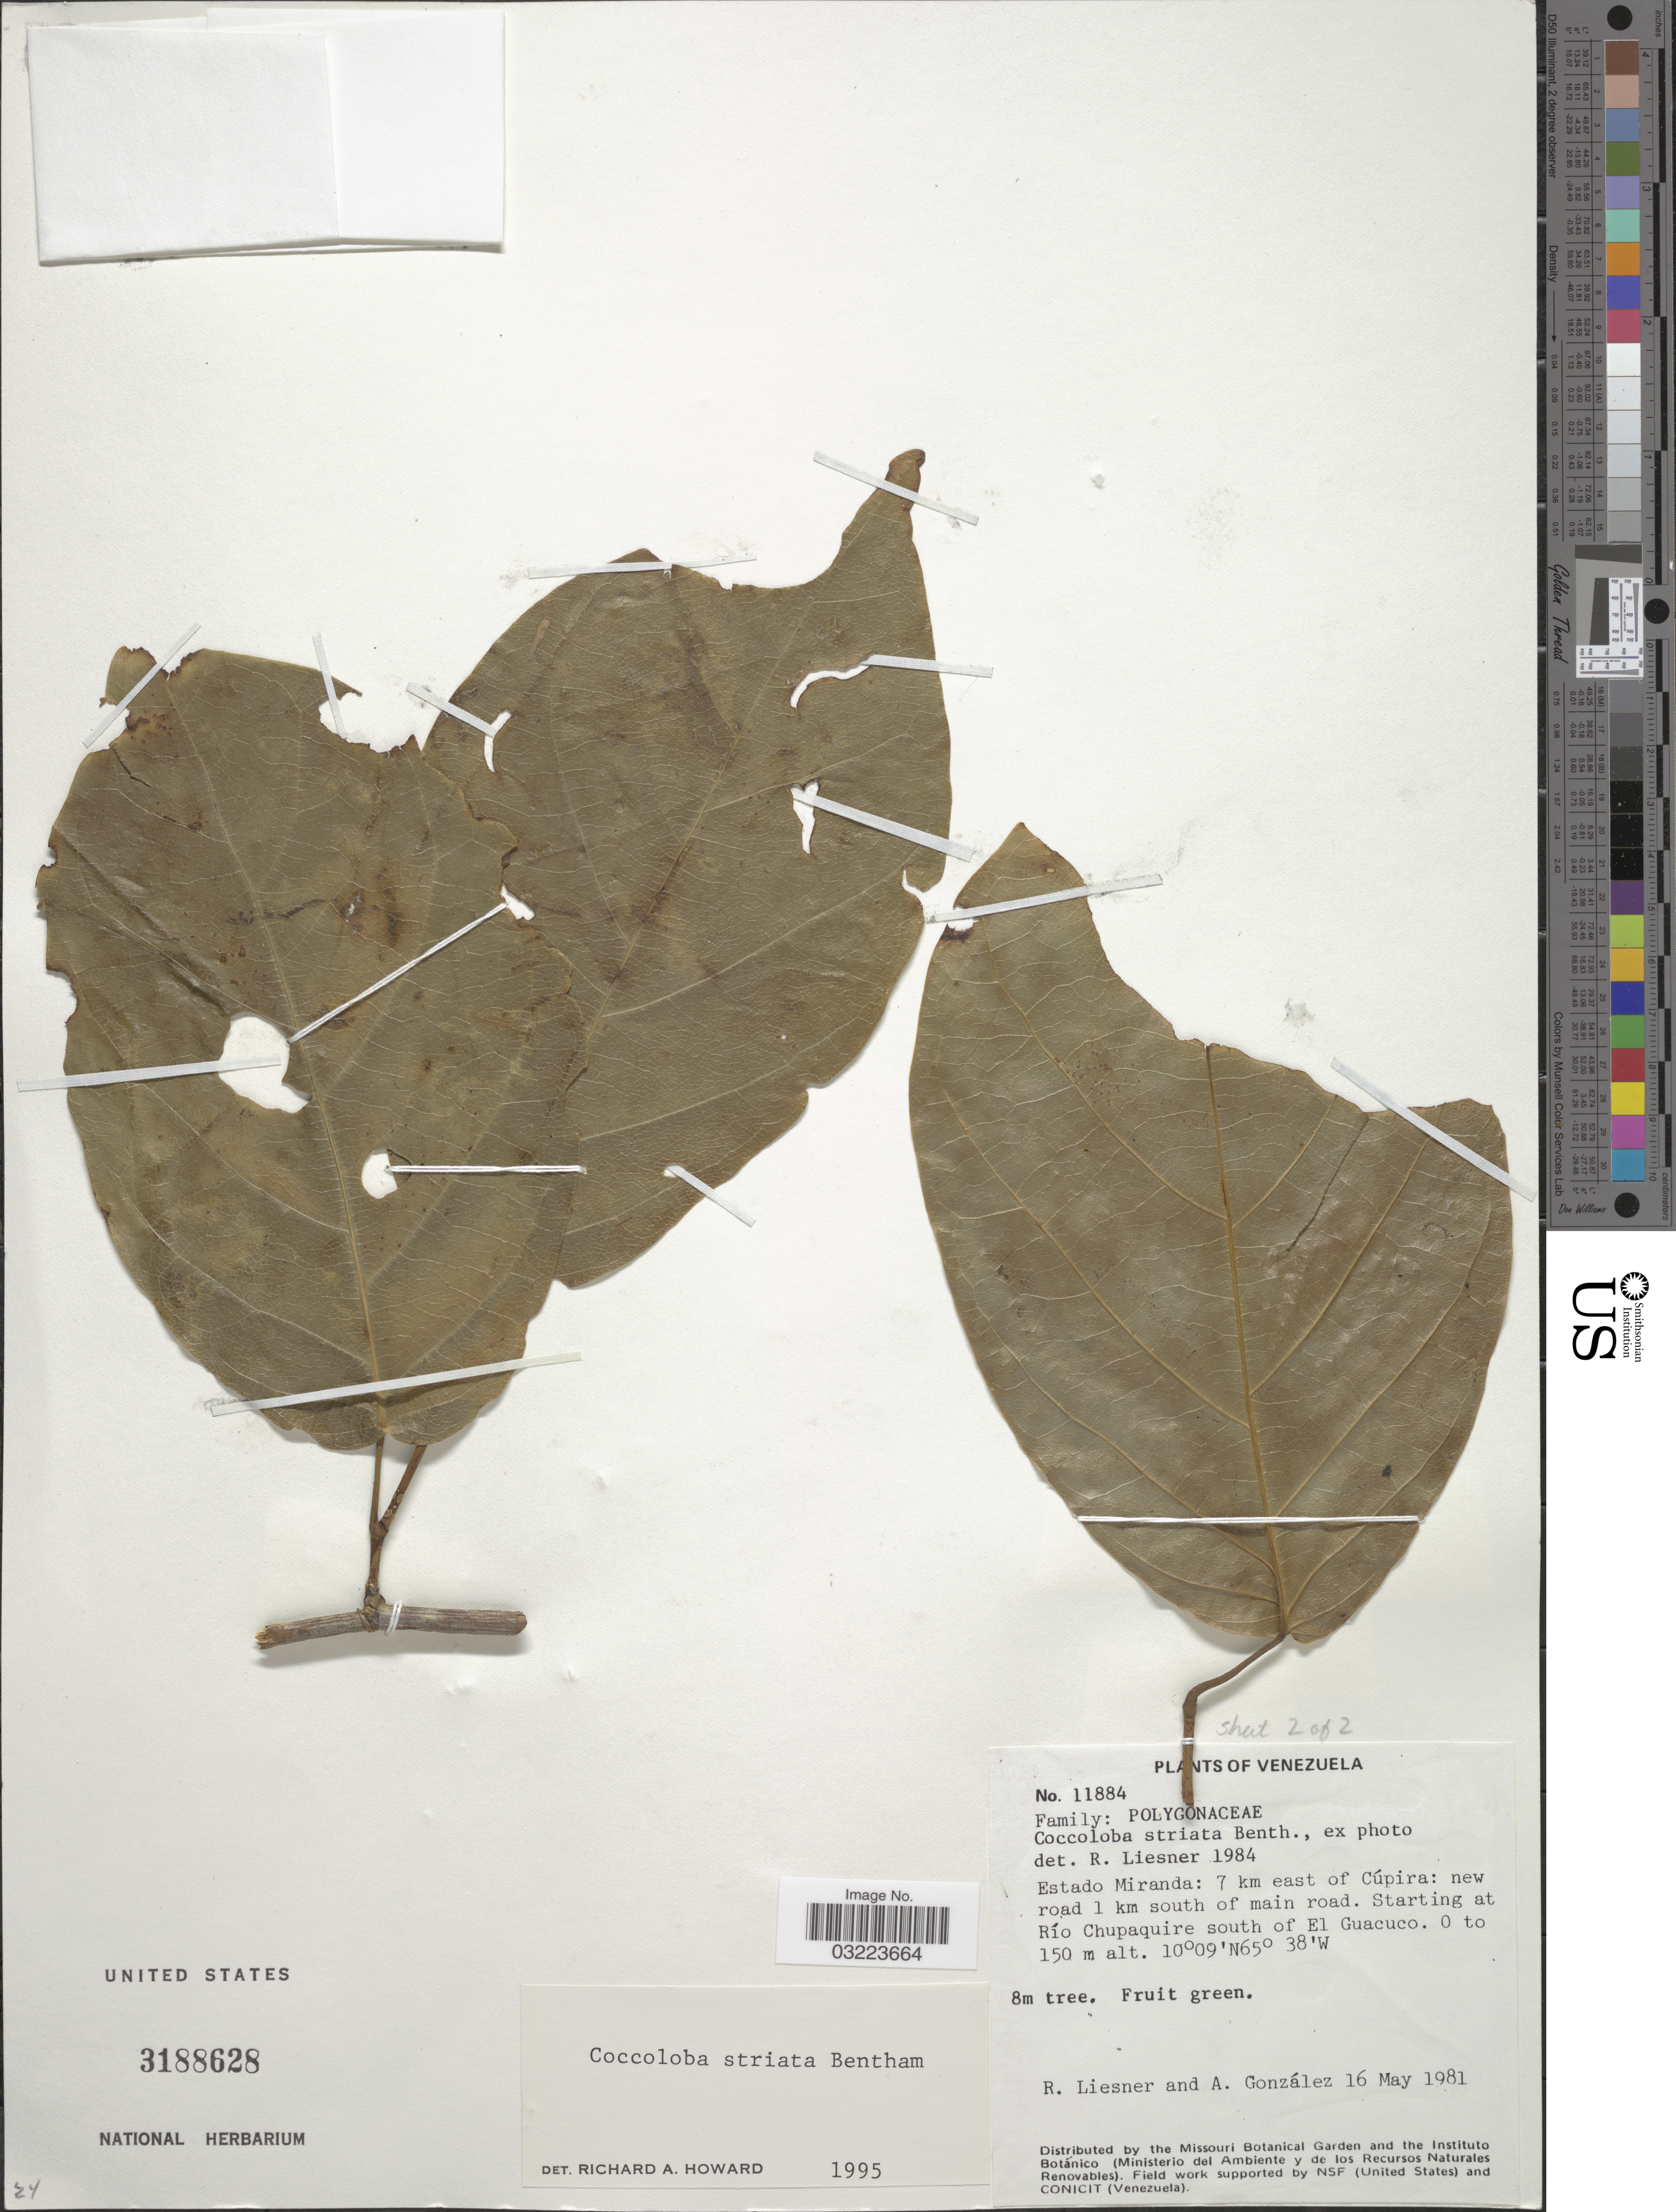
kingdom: Plantae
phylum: Tracheophyta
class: Magnoliopsida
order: Caryophyllales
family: Polygonaceae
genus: Coccoloba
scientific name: Coccoloba striata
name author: Benth.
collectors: R. L. Liesner & A. C. González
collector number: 11884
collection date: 1981-05-16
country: Venezuela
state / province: Miranda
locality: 7 km east of Cúpira: new road 1 km south of main road. Starting at Río Chupaquire south of El Guacuco.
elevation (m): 0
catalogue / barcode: US 3188268